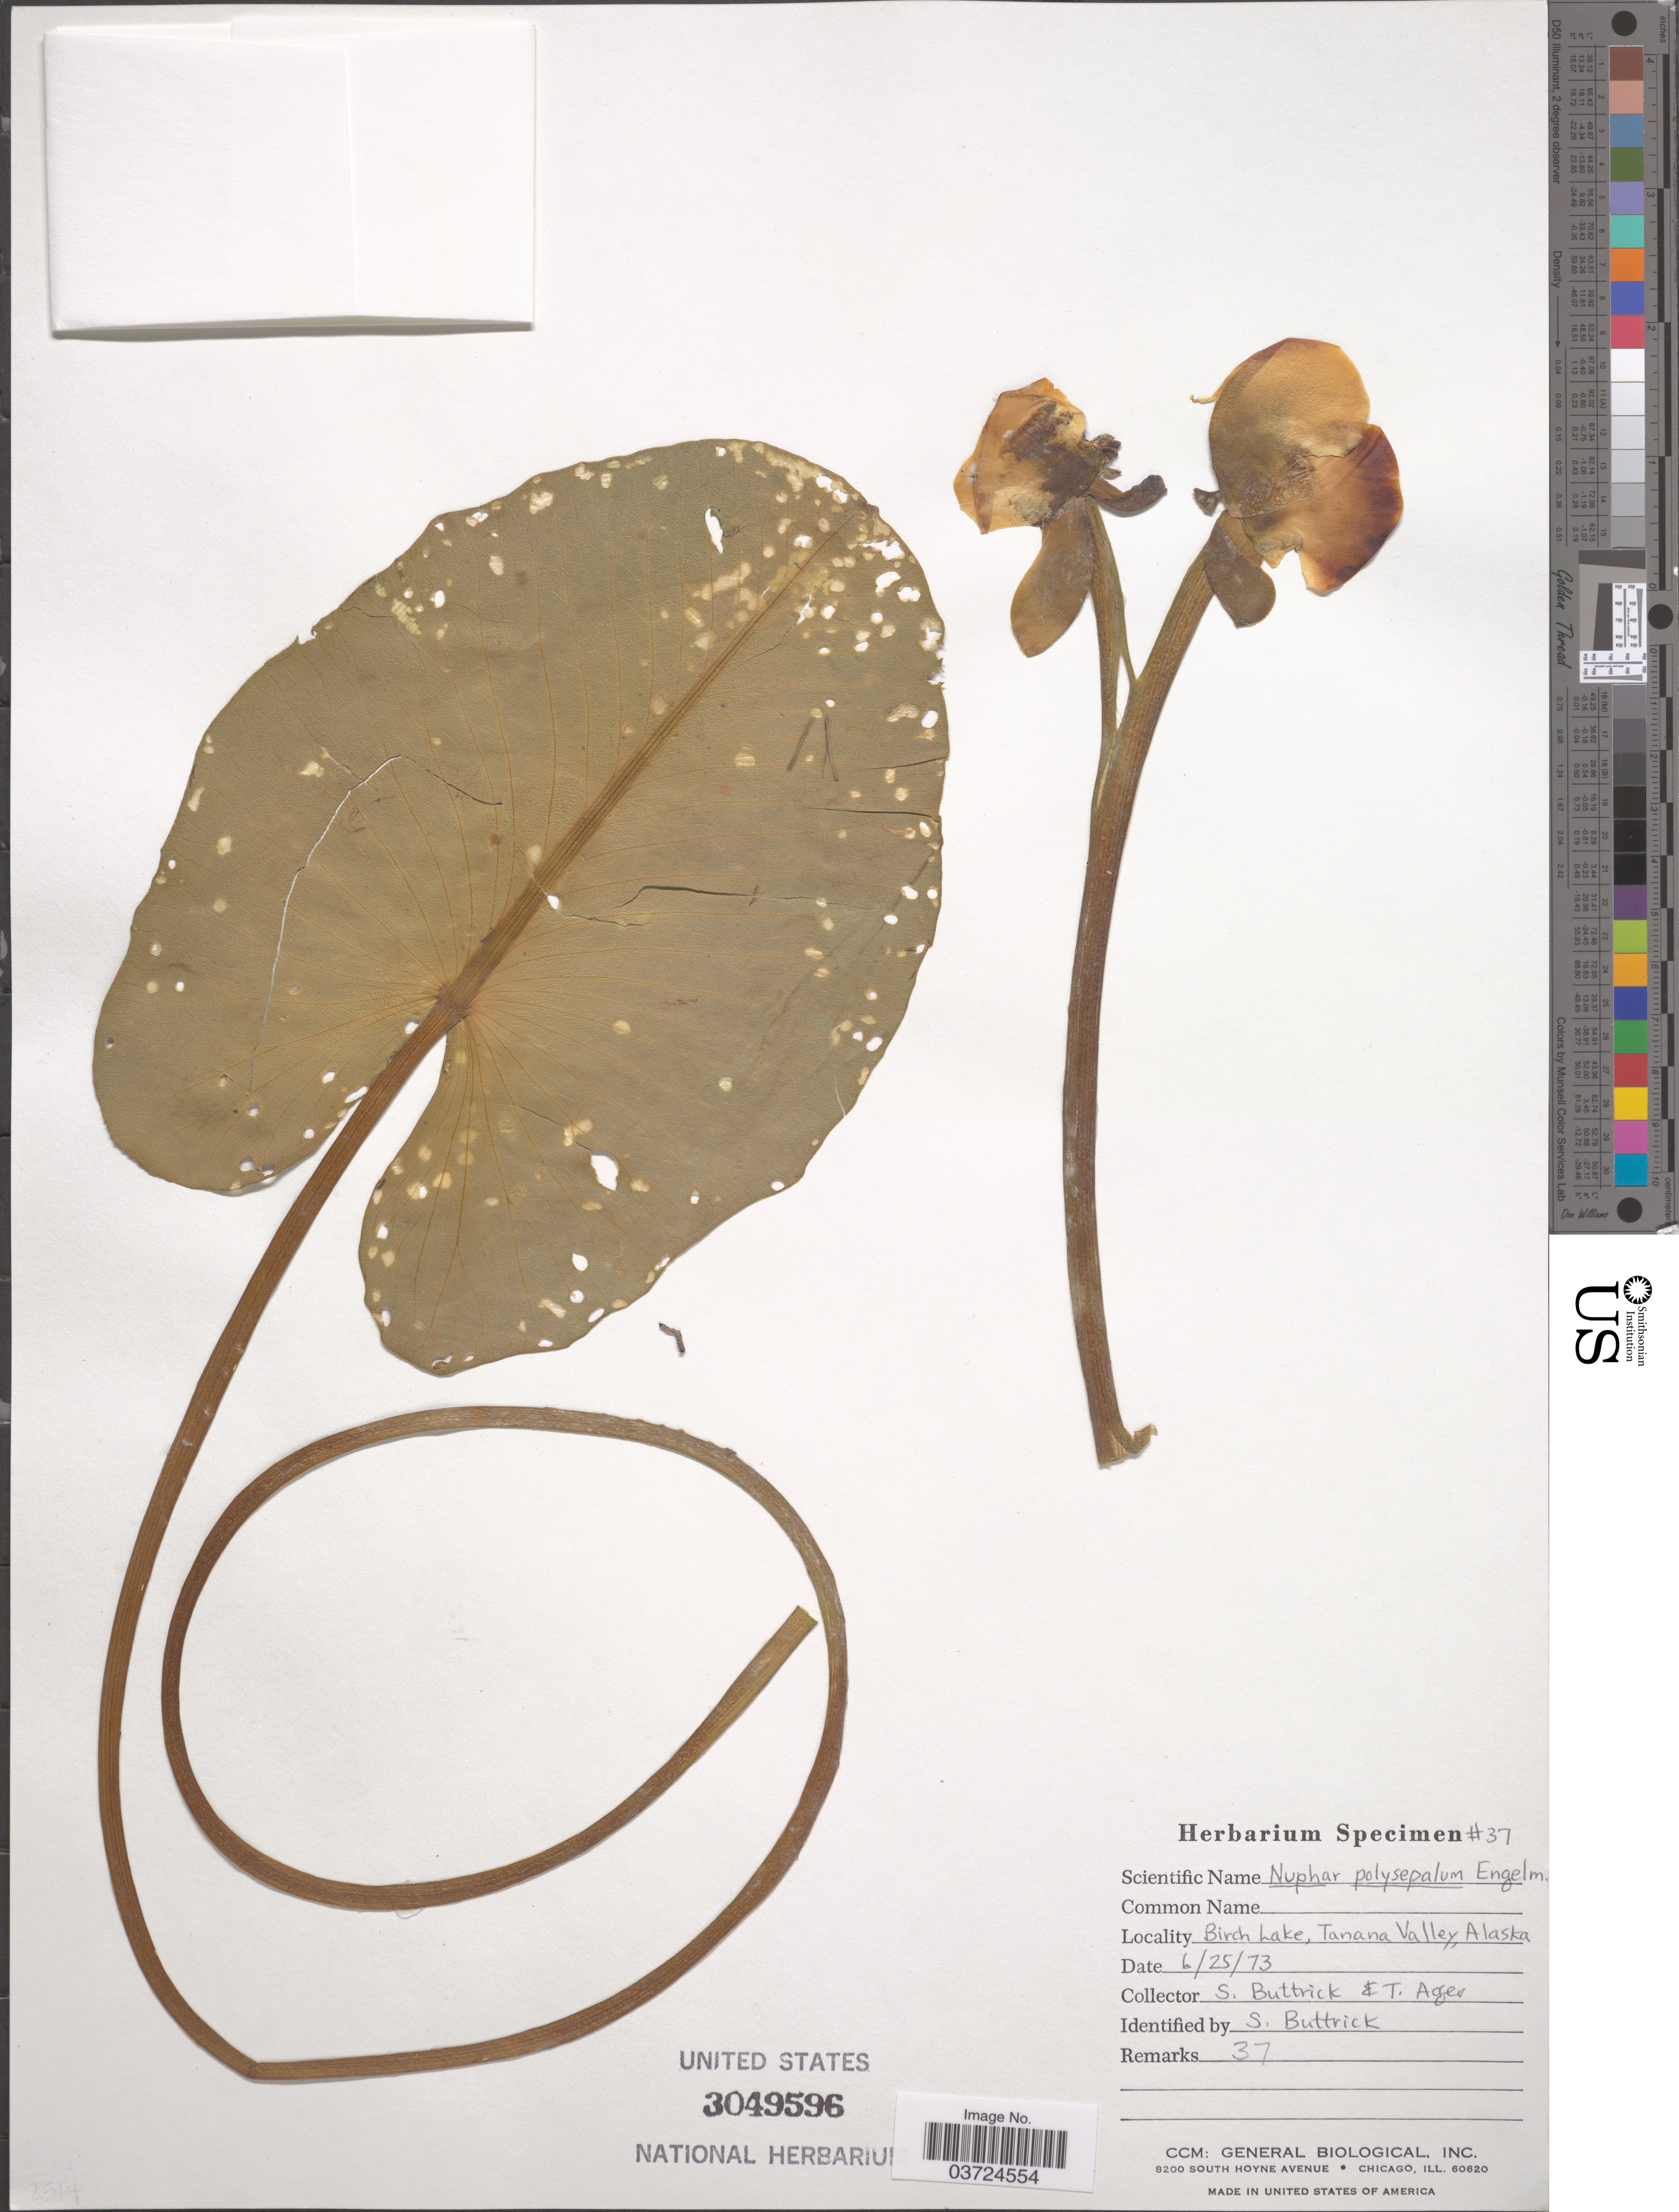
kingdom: Plantae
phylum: Tracheophyta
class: Magnoliopsida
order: Nymphaeales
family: Nymphaeaceae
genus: Nuphar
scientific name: Nuphar polysepala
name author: Englem.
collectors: S. Buttrick & T. Ager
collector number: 37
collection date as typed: Transcribed d/m/y: 25/6/73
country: United States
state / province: Alaska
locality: Birch Lake, Tanana Valley.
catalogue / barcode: US 3049596